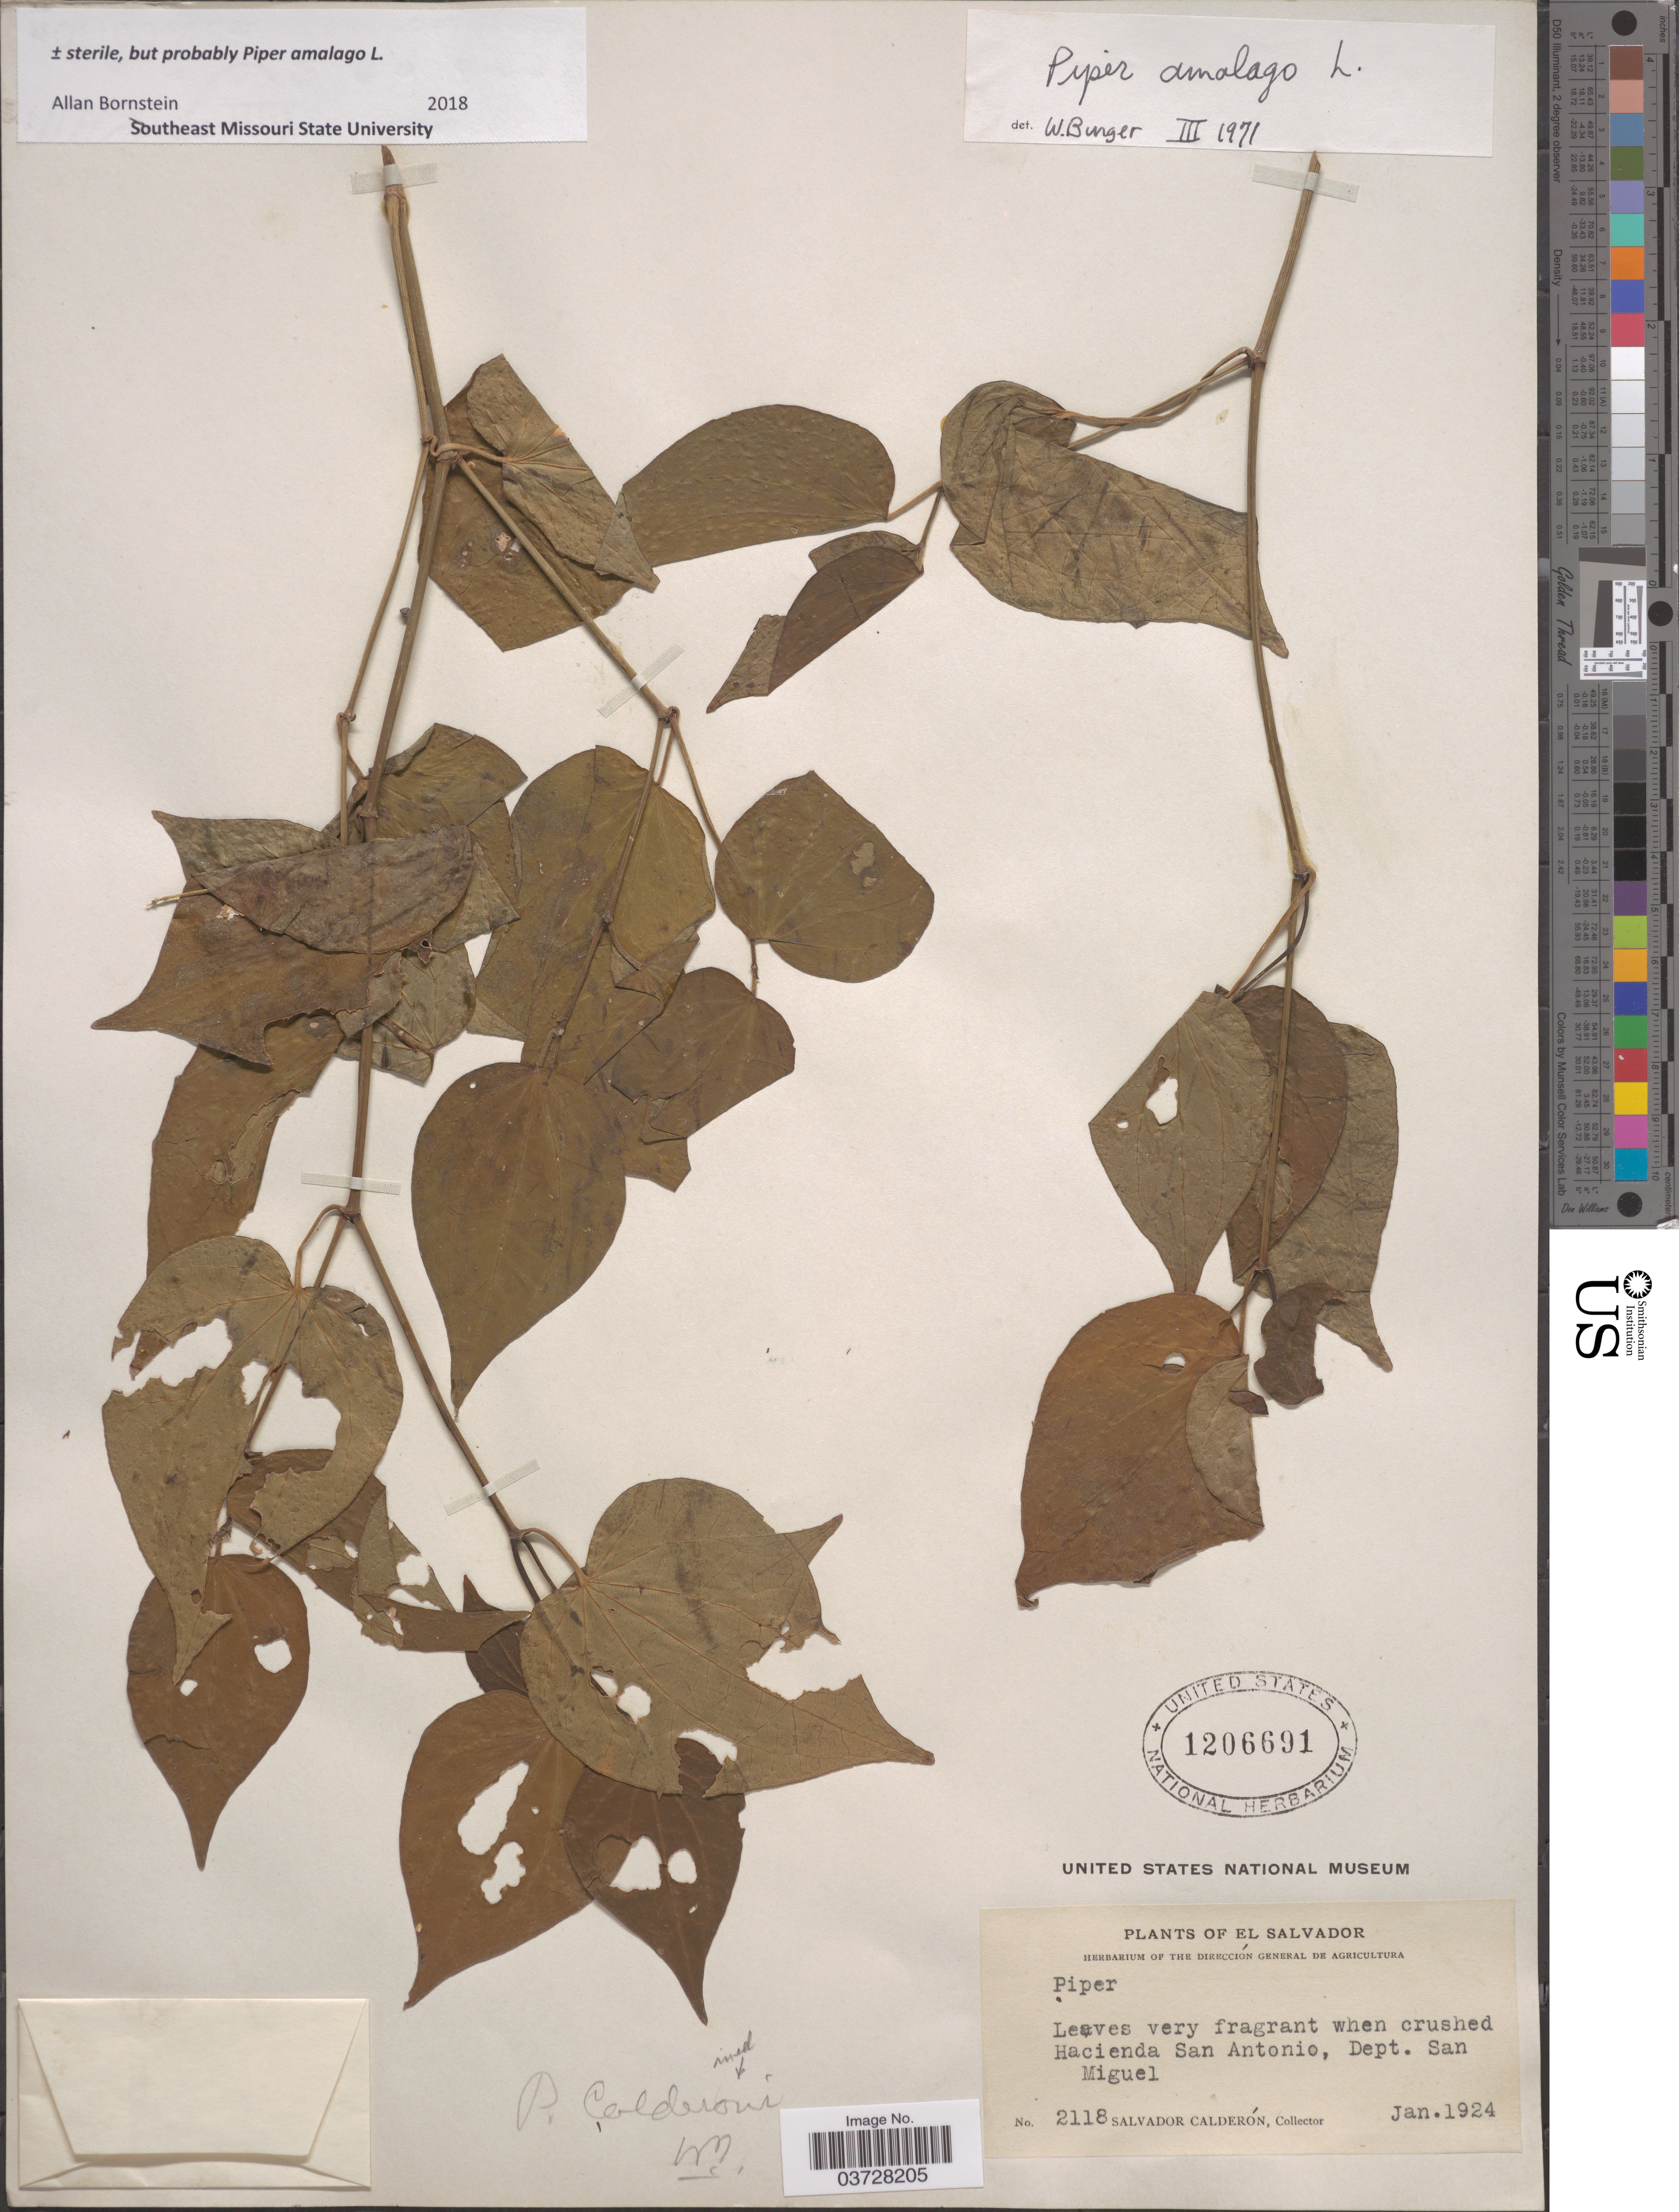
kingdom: Plantae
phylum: Tracheophyta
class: Magnoliopsida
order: Piperales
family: Piperaceae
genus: Piper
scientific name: Piper amalago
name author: L.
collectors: S. Calderón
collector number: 2118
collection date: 1924-01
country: El Salvador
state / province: San Miguel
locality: Hacienda San Antonio, Dept. San Miguel.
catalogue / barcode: US 1206691